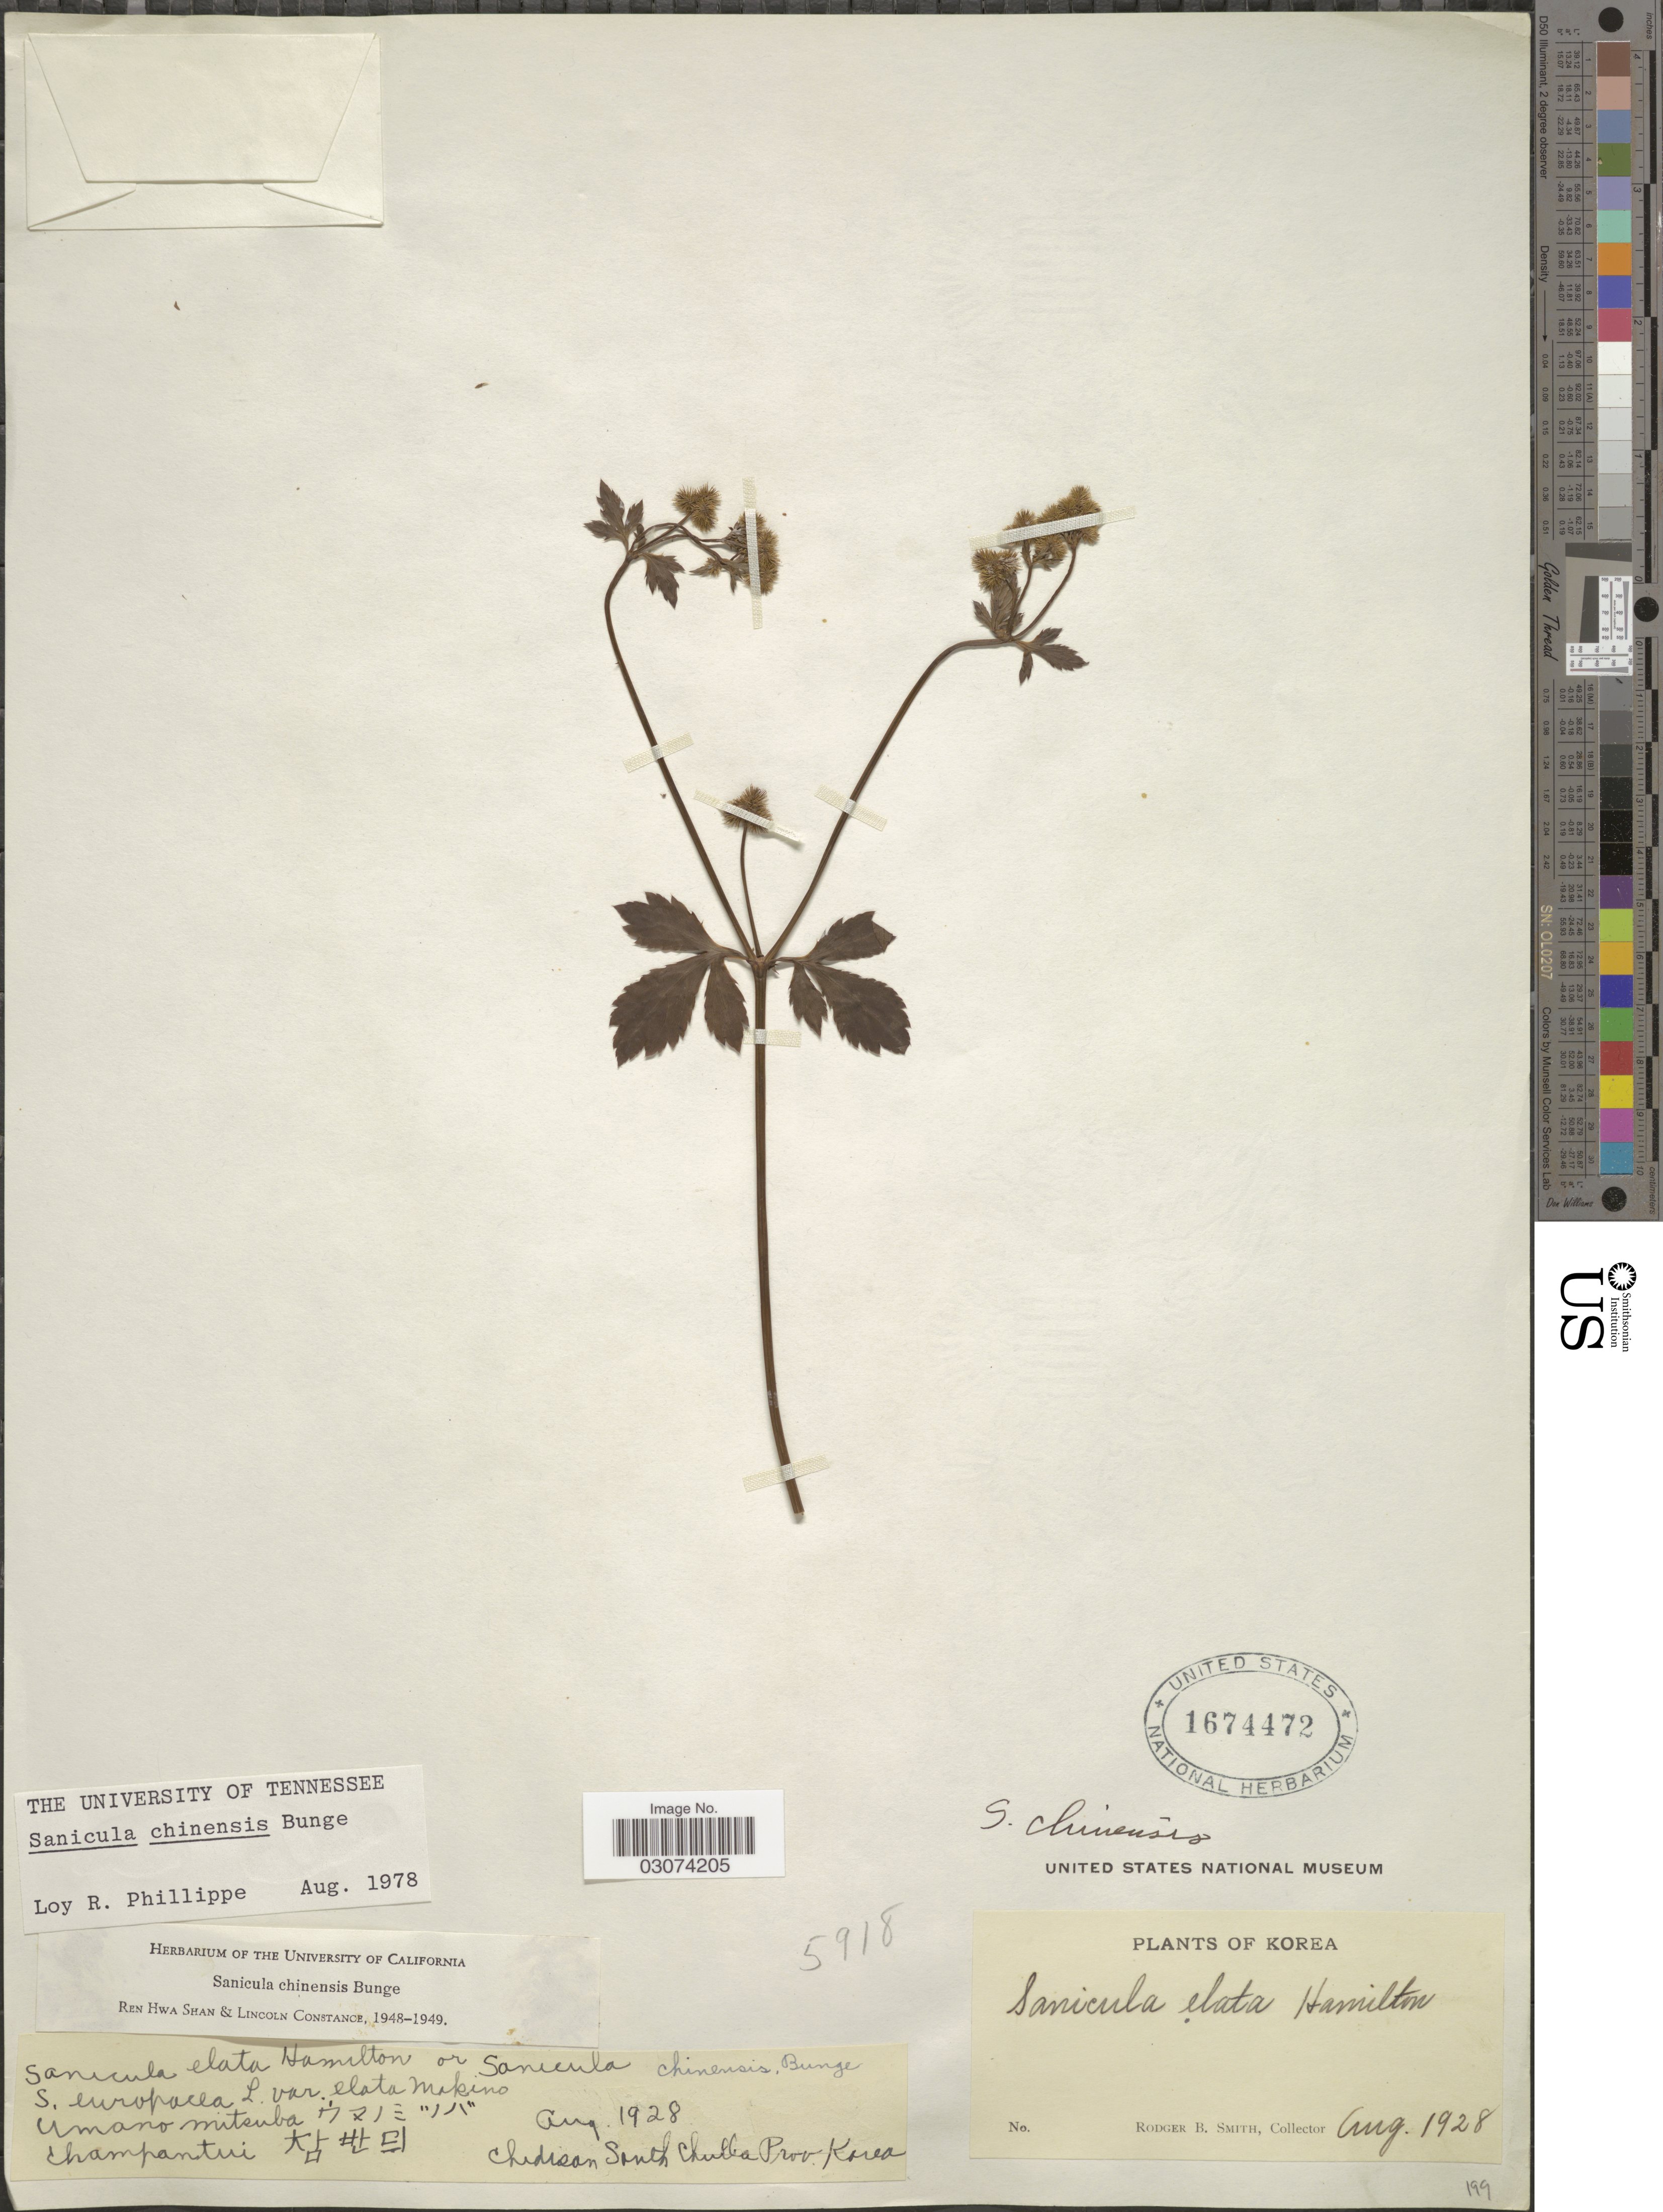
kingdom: Plantae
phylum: Tracheophyta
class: Magnoliopsida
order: Apiales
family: Apiaceae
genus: Sanicula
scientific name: Sanicula chinensis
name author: Bunge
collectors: R. B. Smith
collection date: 1928-08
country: South Korea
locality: Chidisan South Chulla Prov. Korea.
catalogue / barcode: US 1674472